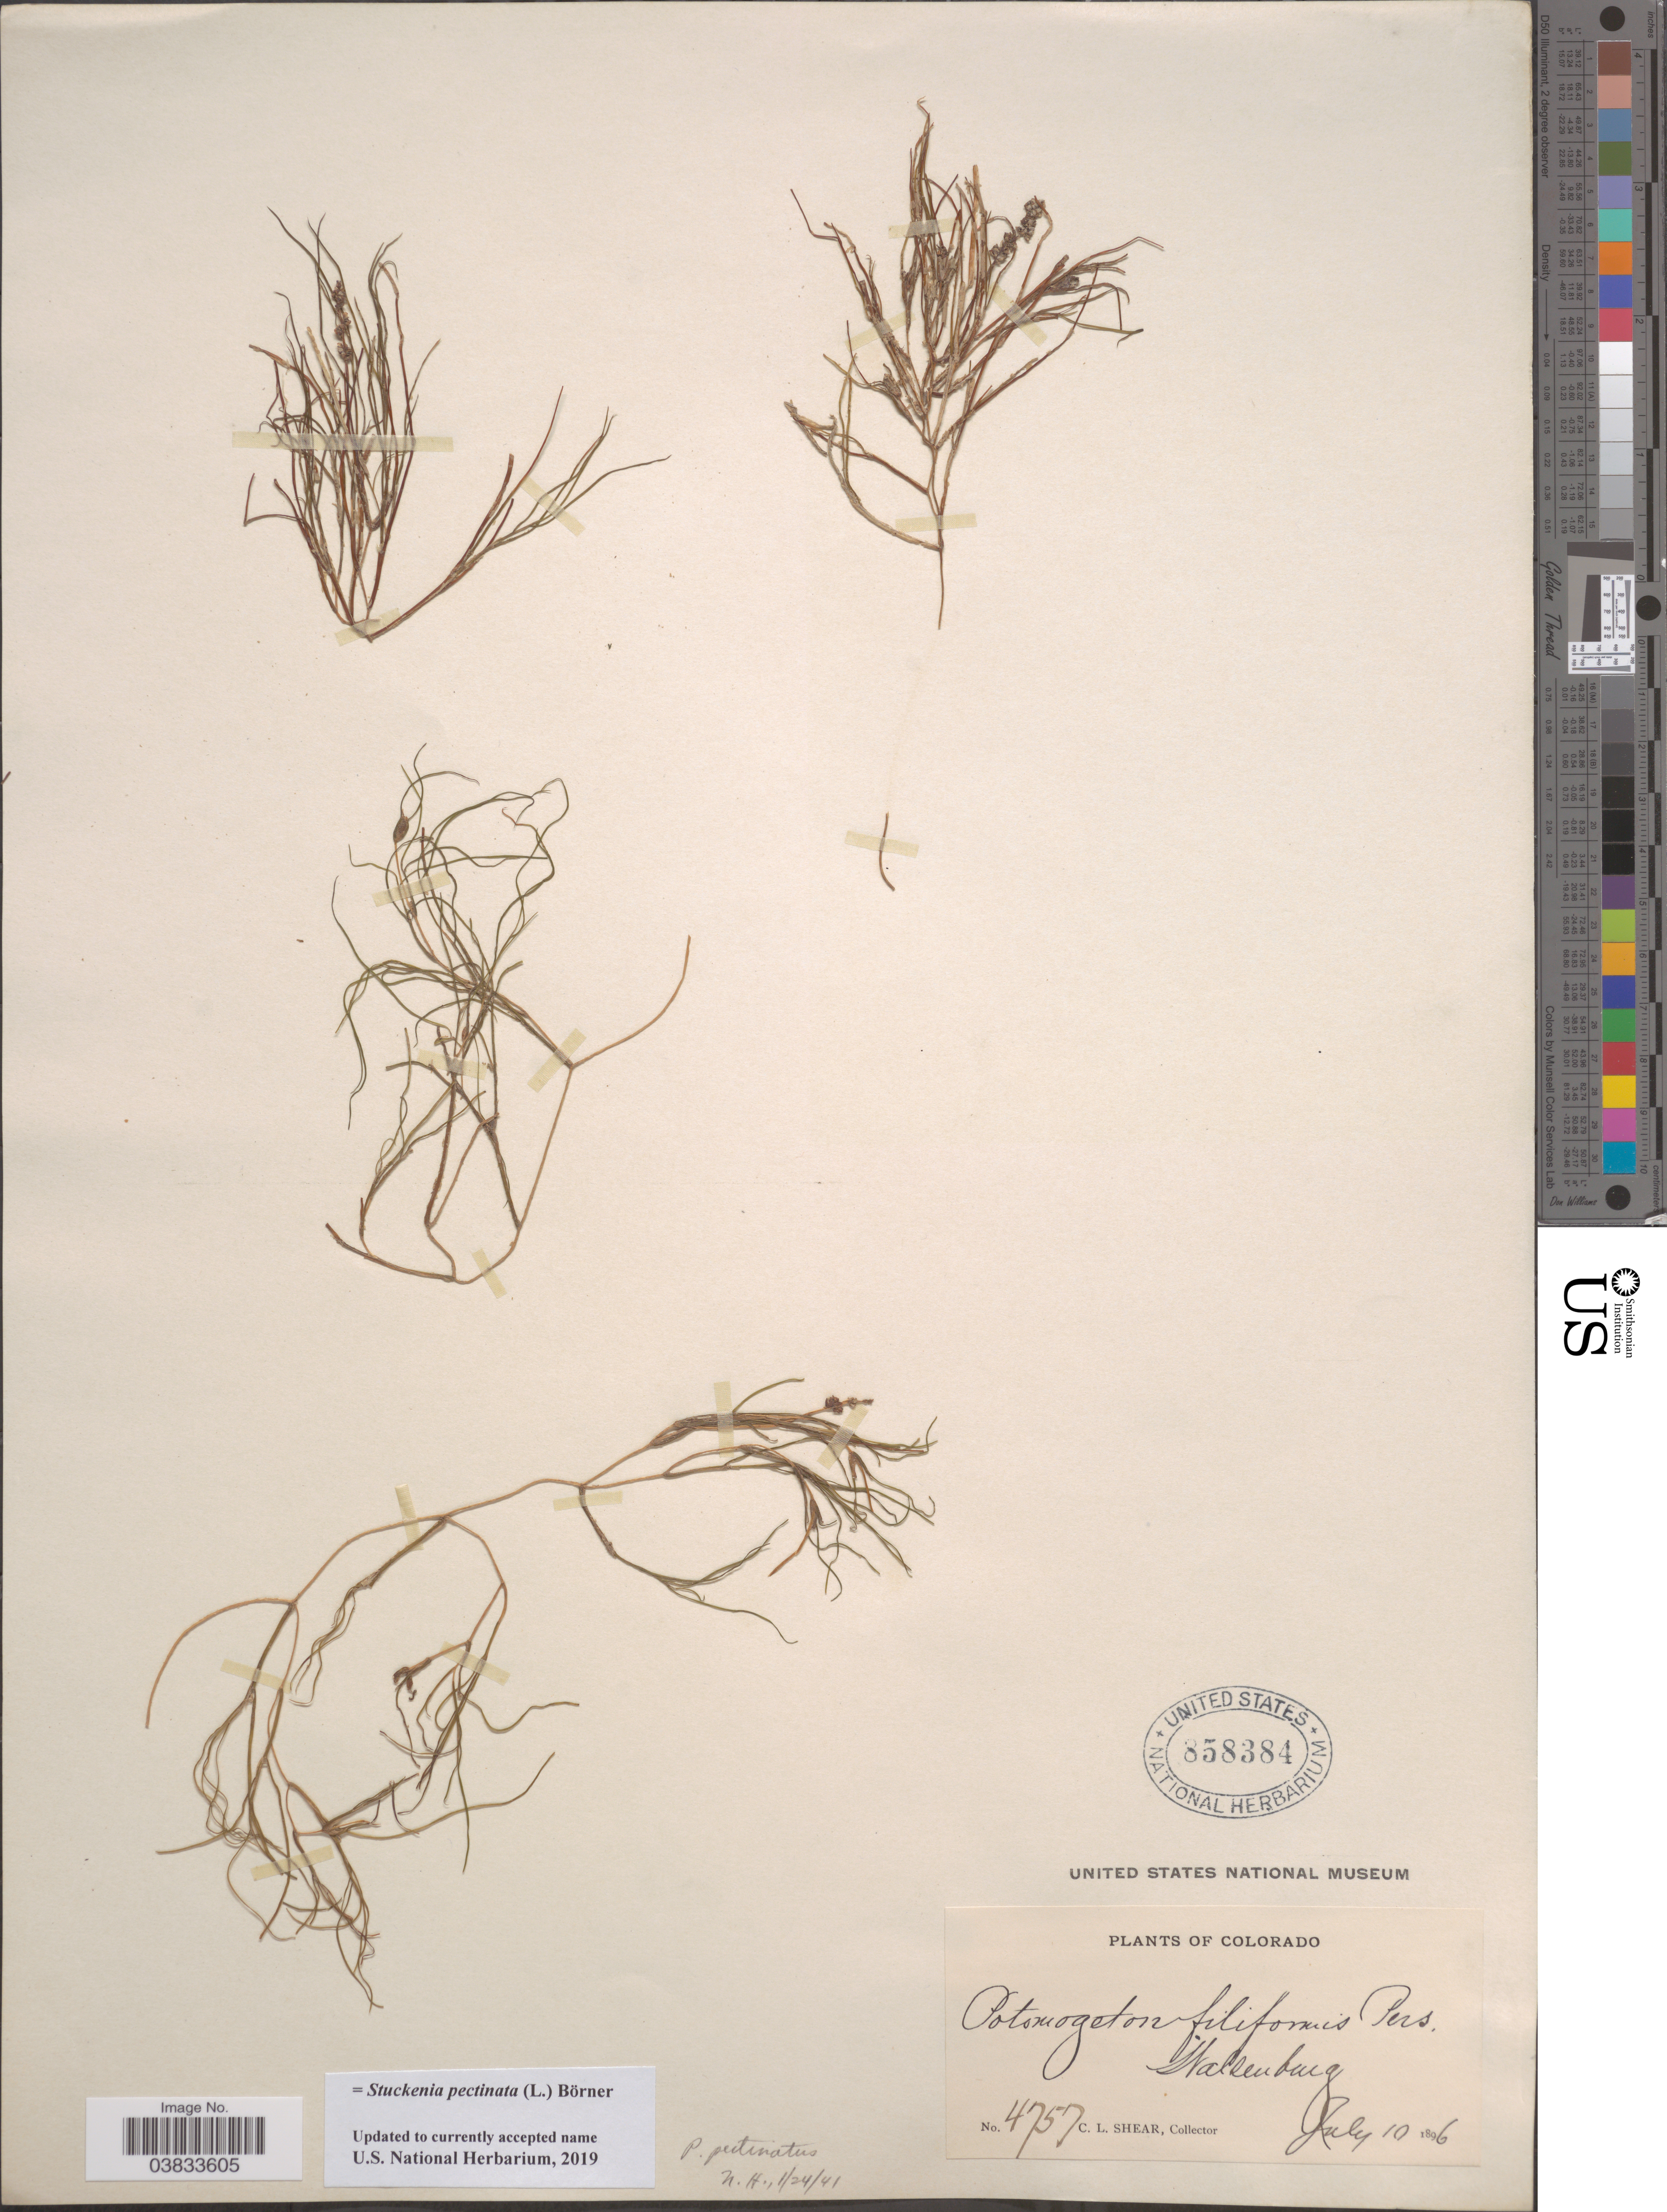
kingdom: Plantae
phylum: Tracheophyta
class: Liliopsida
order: Alismatales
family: Potamogetonaceae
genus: Stuckenia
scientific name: Stuckenia pectinata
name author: (L.) Börner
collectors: C. L. Shear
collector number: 4757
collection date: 1896-07-10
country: United States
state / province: Colorado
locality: Walsenburg.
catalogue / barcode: US 858384